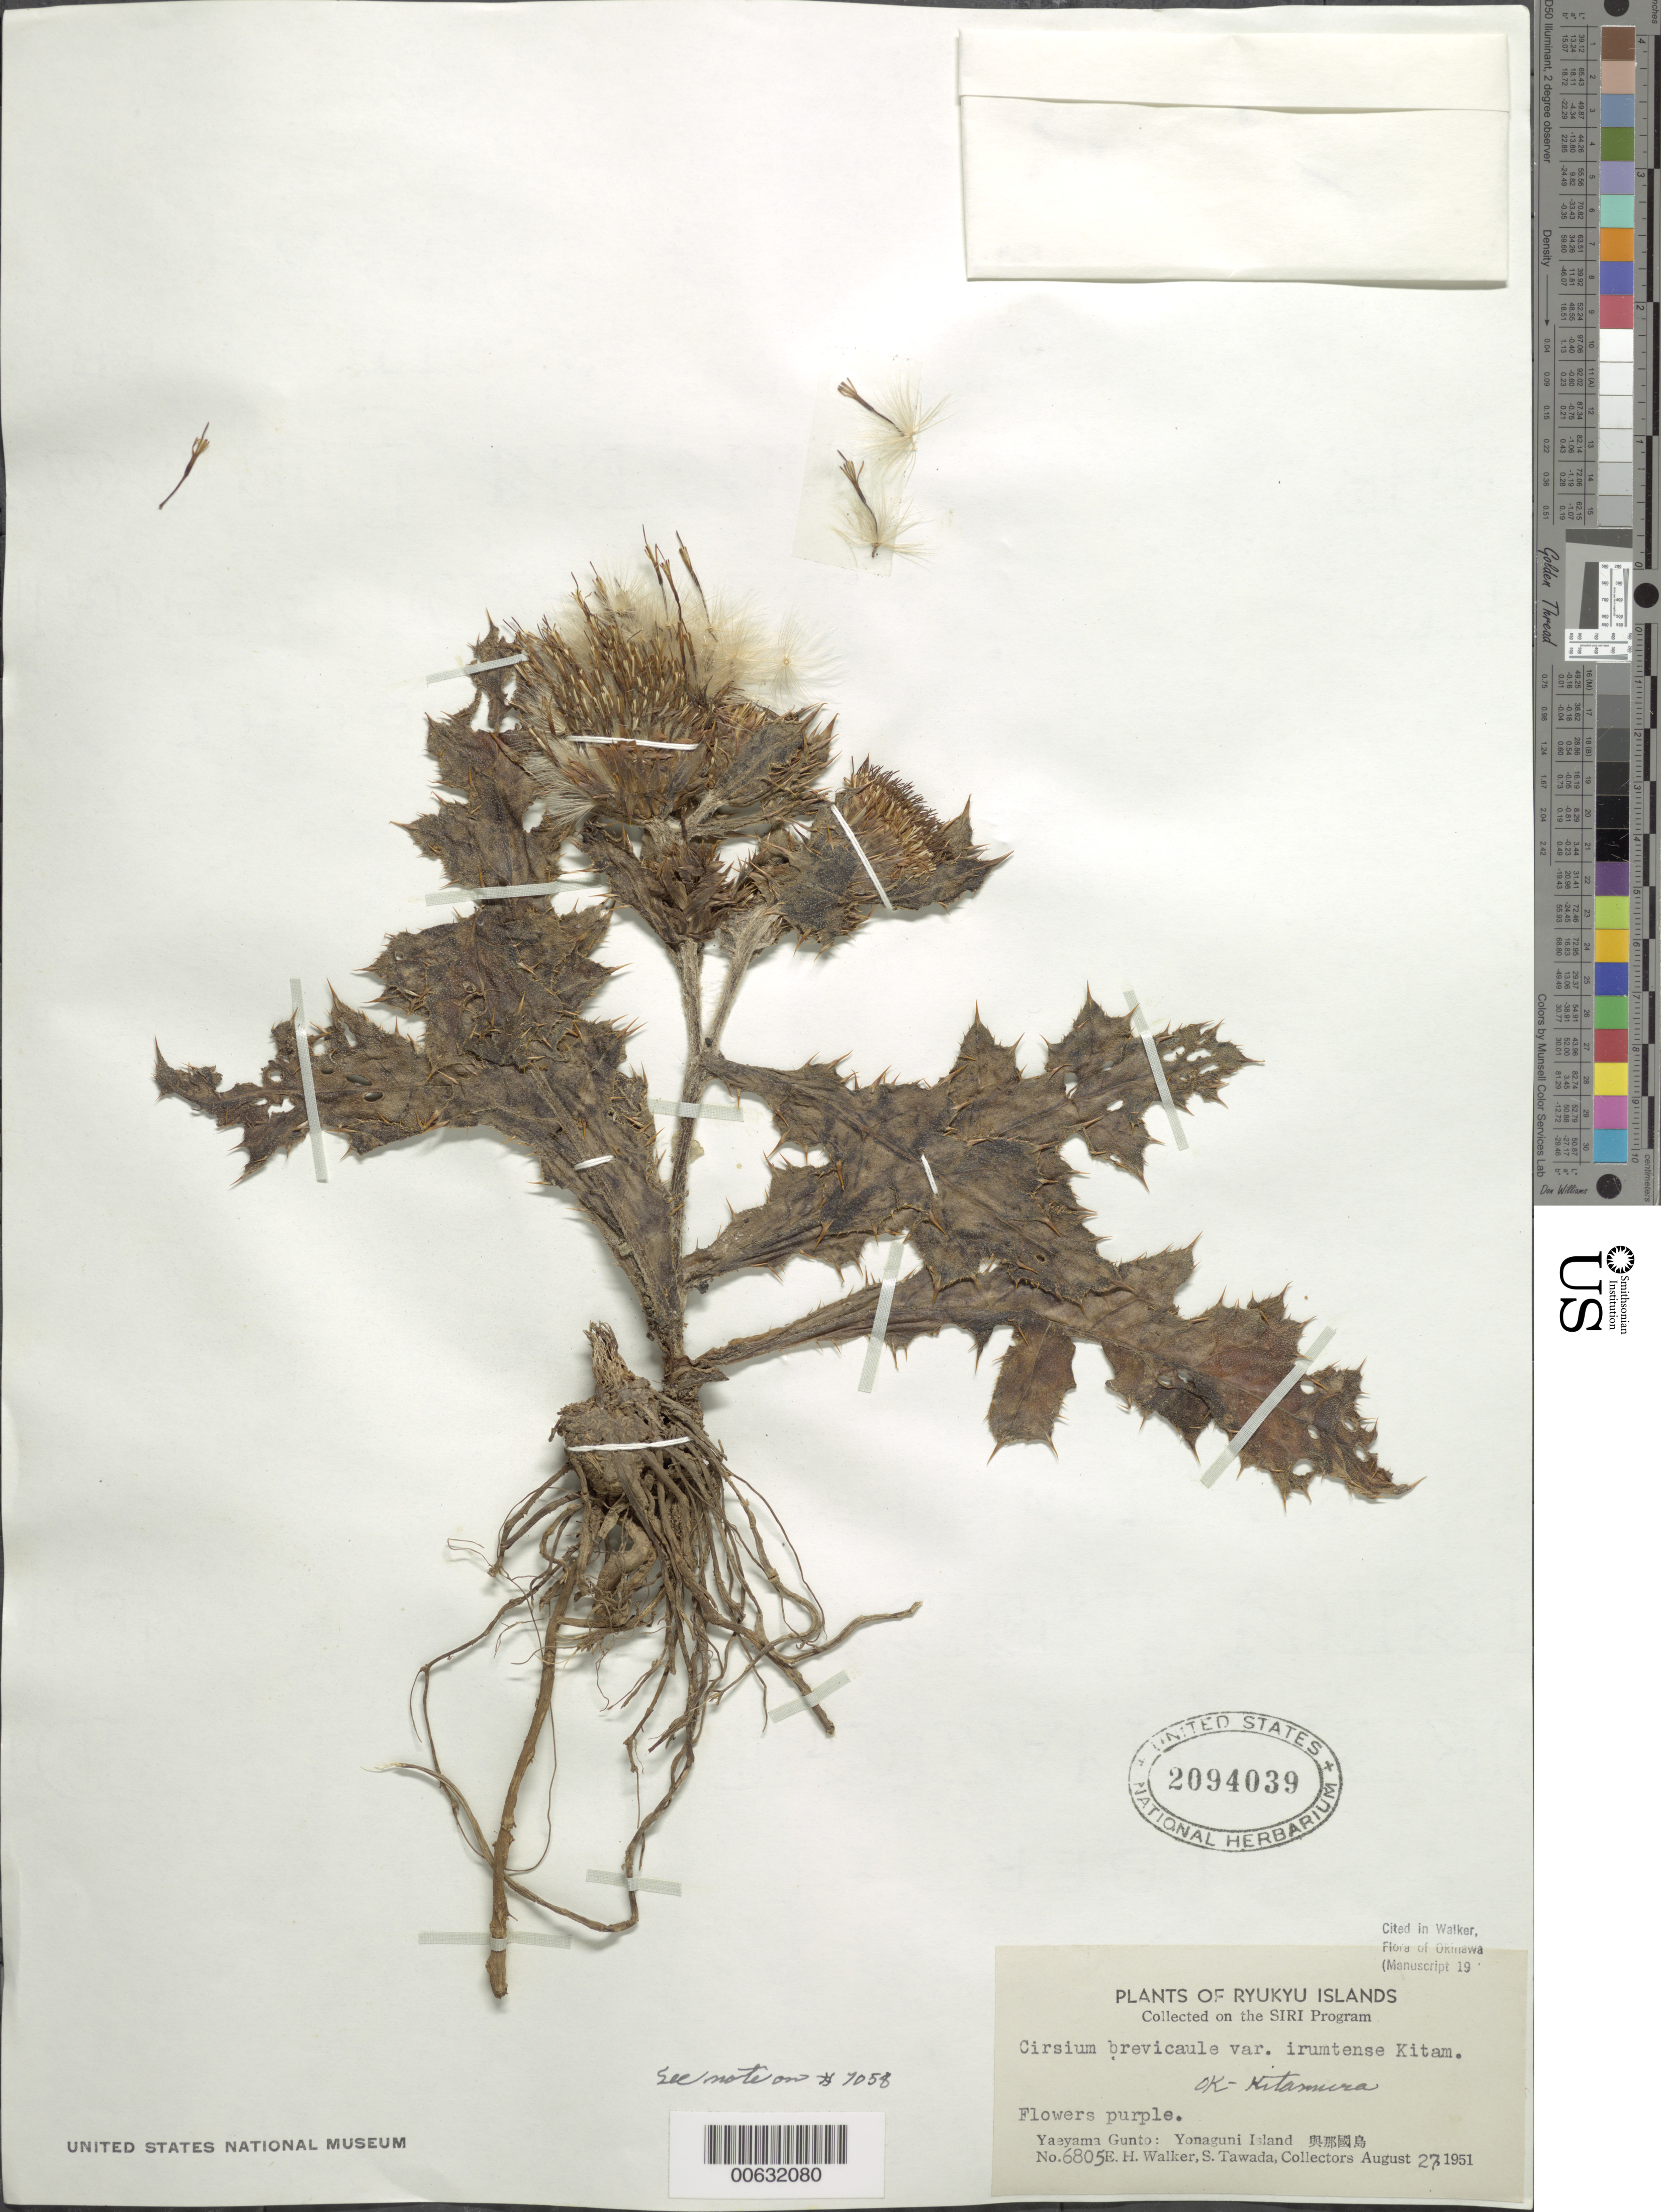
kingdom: Plantae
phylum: Tracheophyta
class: Magnoliopsida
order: Asterales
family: Asteraceae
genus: Cirsium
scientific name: Cirsium brevicaule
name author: A. Gray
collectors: E. H. Walker & S. Tawada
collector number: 6805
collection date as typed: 27 Aug 1951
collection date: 1951-08-27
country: Japan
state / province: Okinawa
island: Yonaguni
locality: Yaeyama Gunto [Sakishima Is.]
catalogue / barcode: US 2094039